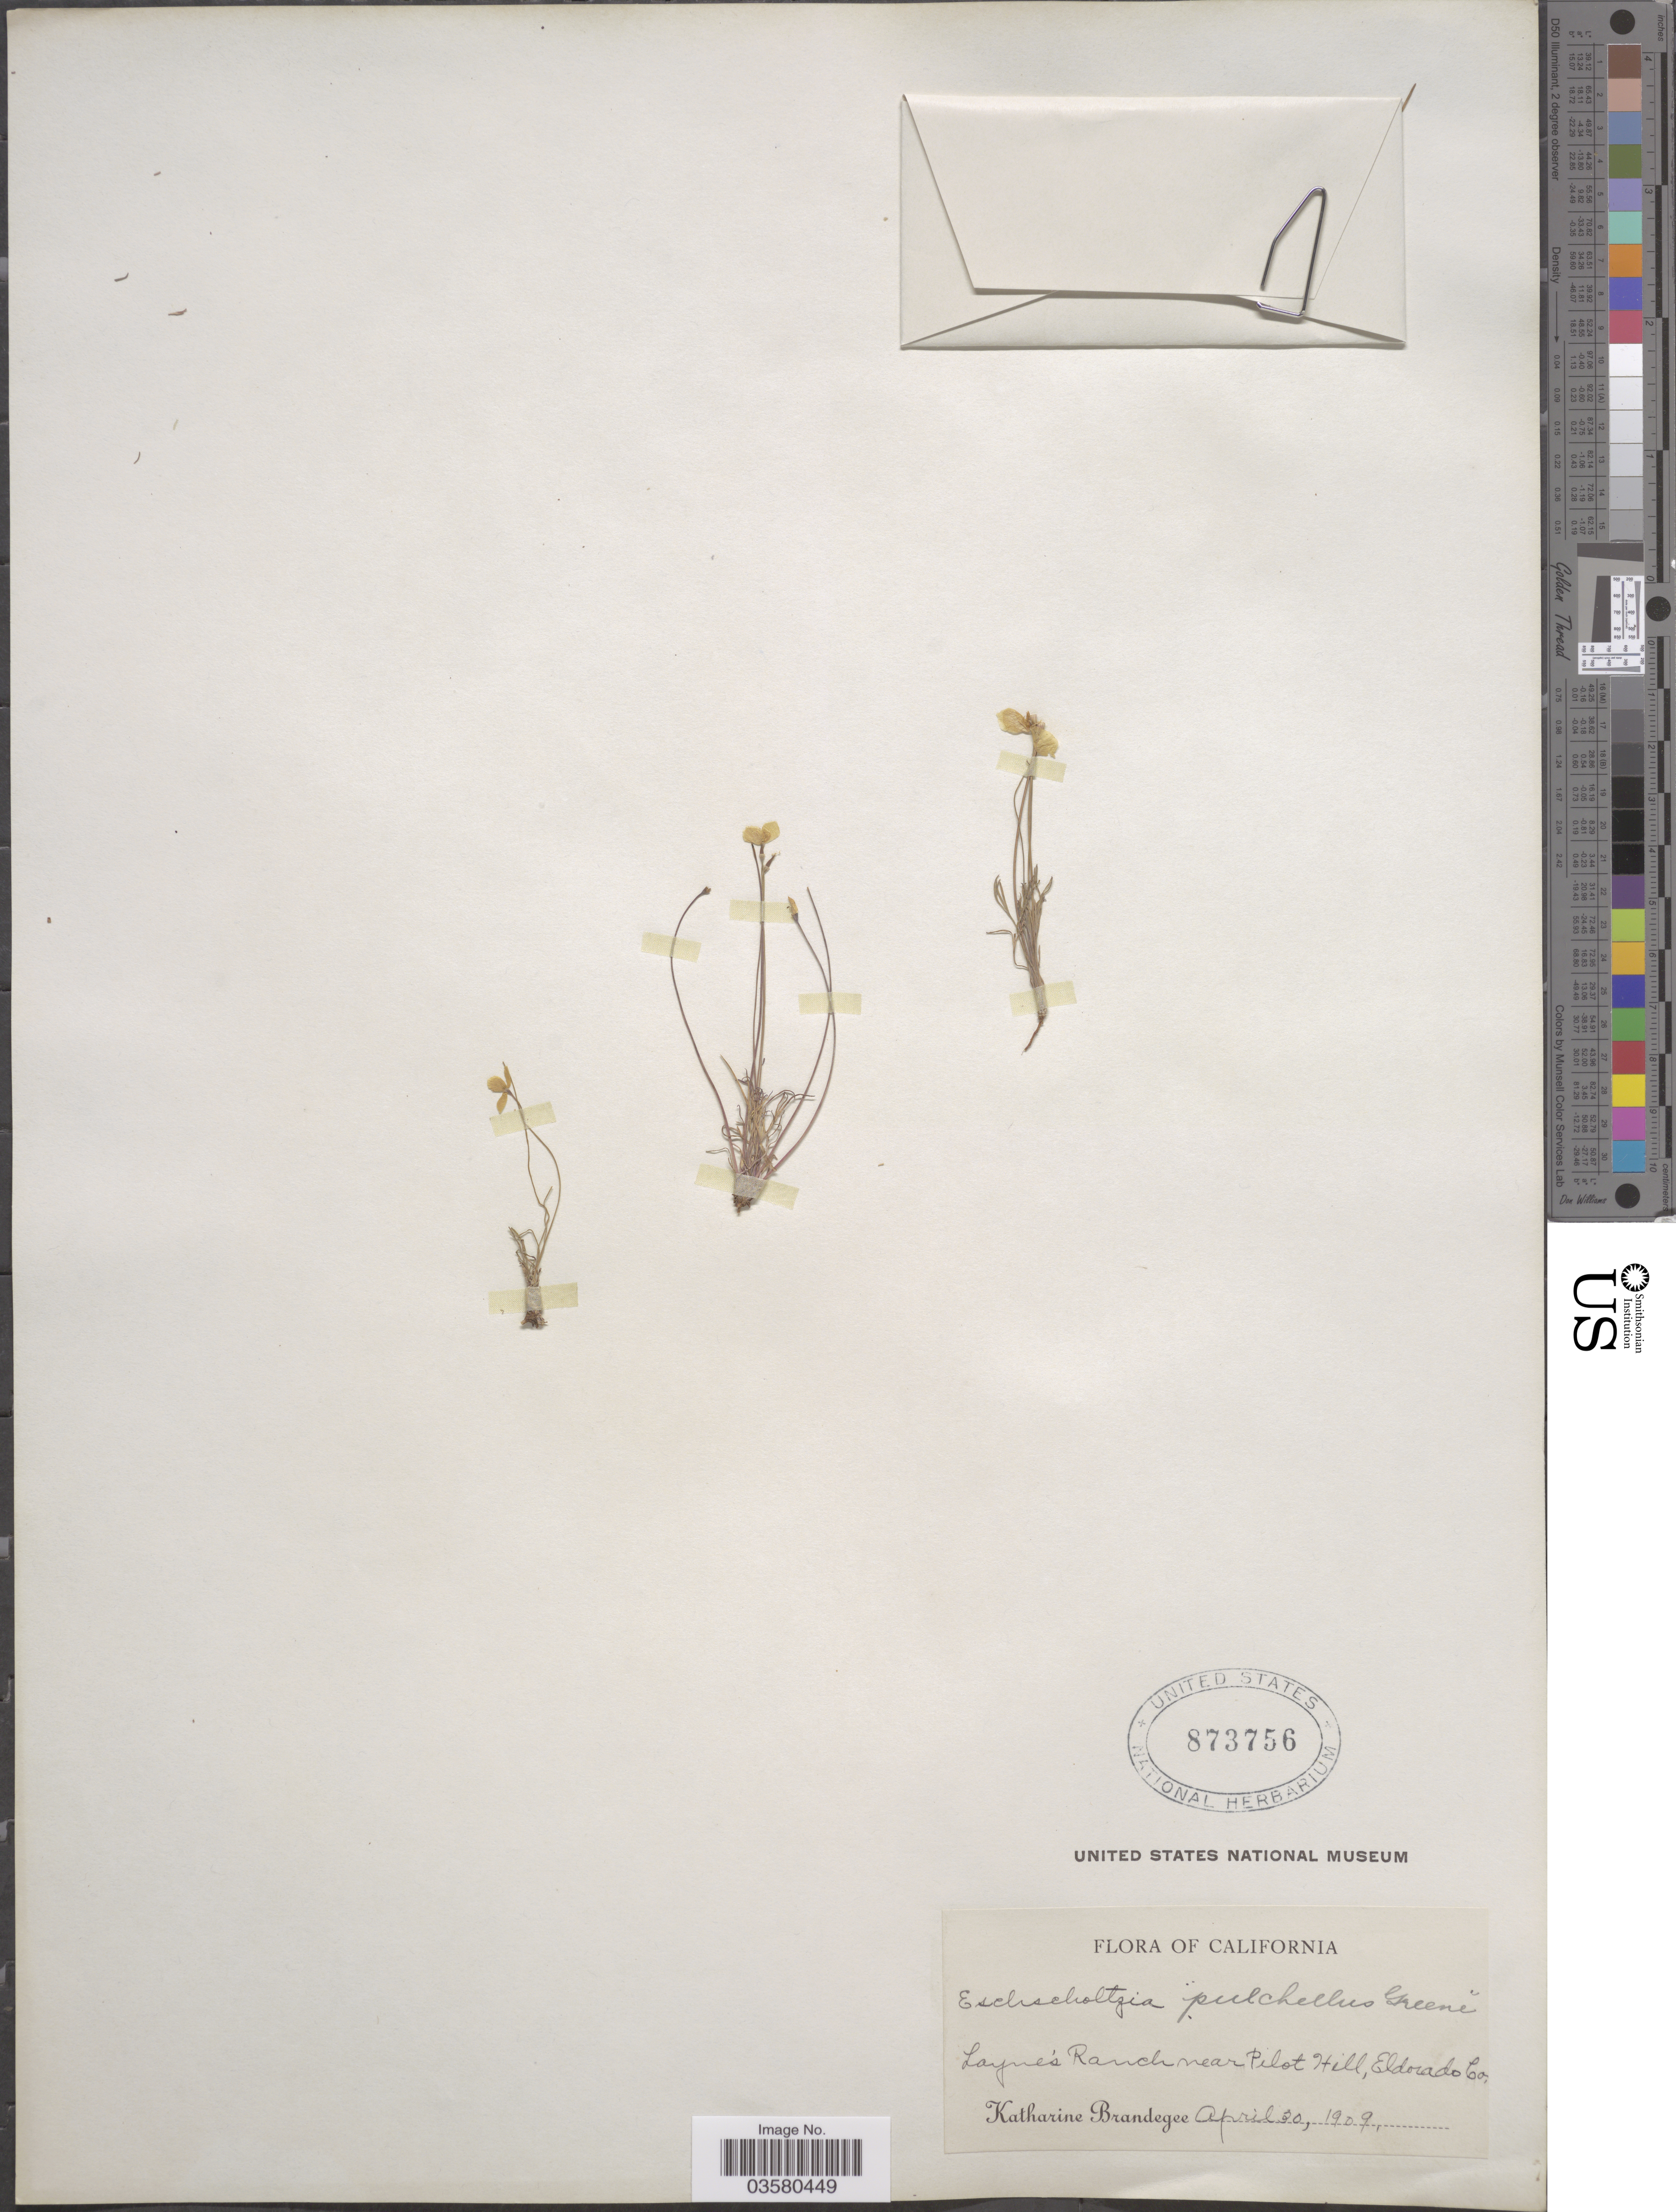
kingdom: Plantae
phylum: Tracheophyta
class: Magnoliopsida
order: Ranunculales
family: Papaveraceae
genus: Eschscholzia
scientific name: Eschscholzia lobbii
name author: Greene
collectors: M. K. Brandegee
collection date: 1909-04-30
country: United States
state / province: California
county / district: El Dorado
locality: Layne's Ranch near Pilot Hill, Eldorado Co.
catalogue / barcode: US 873756